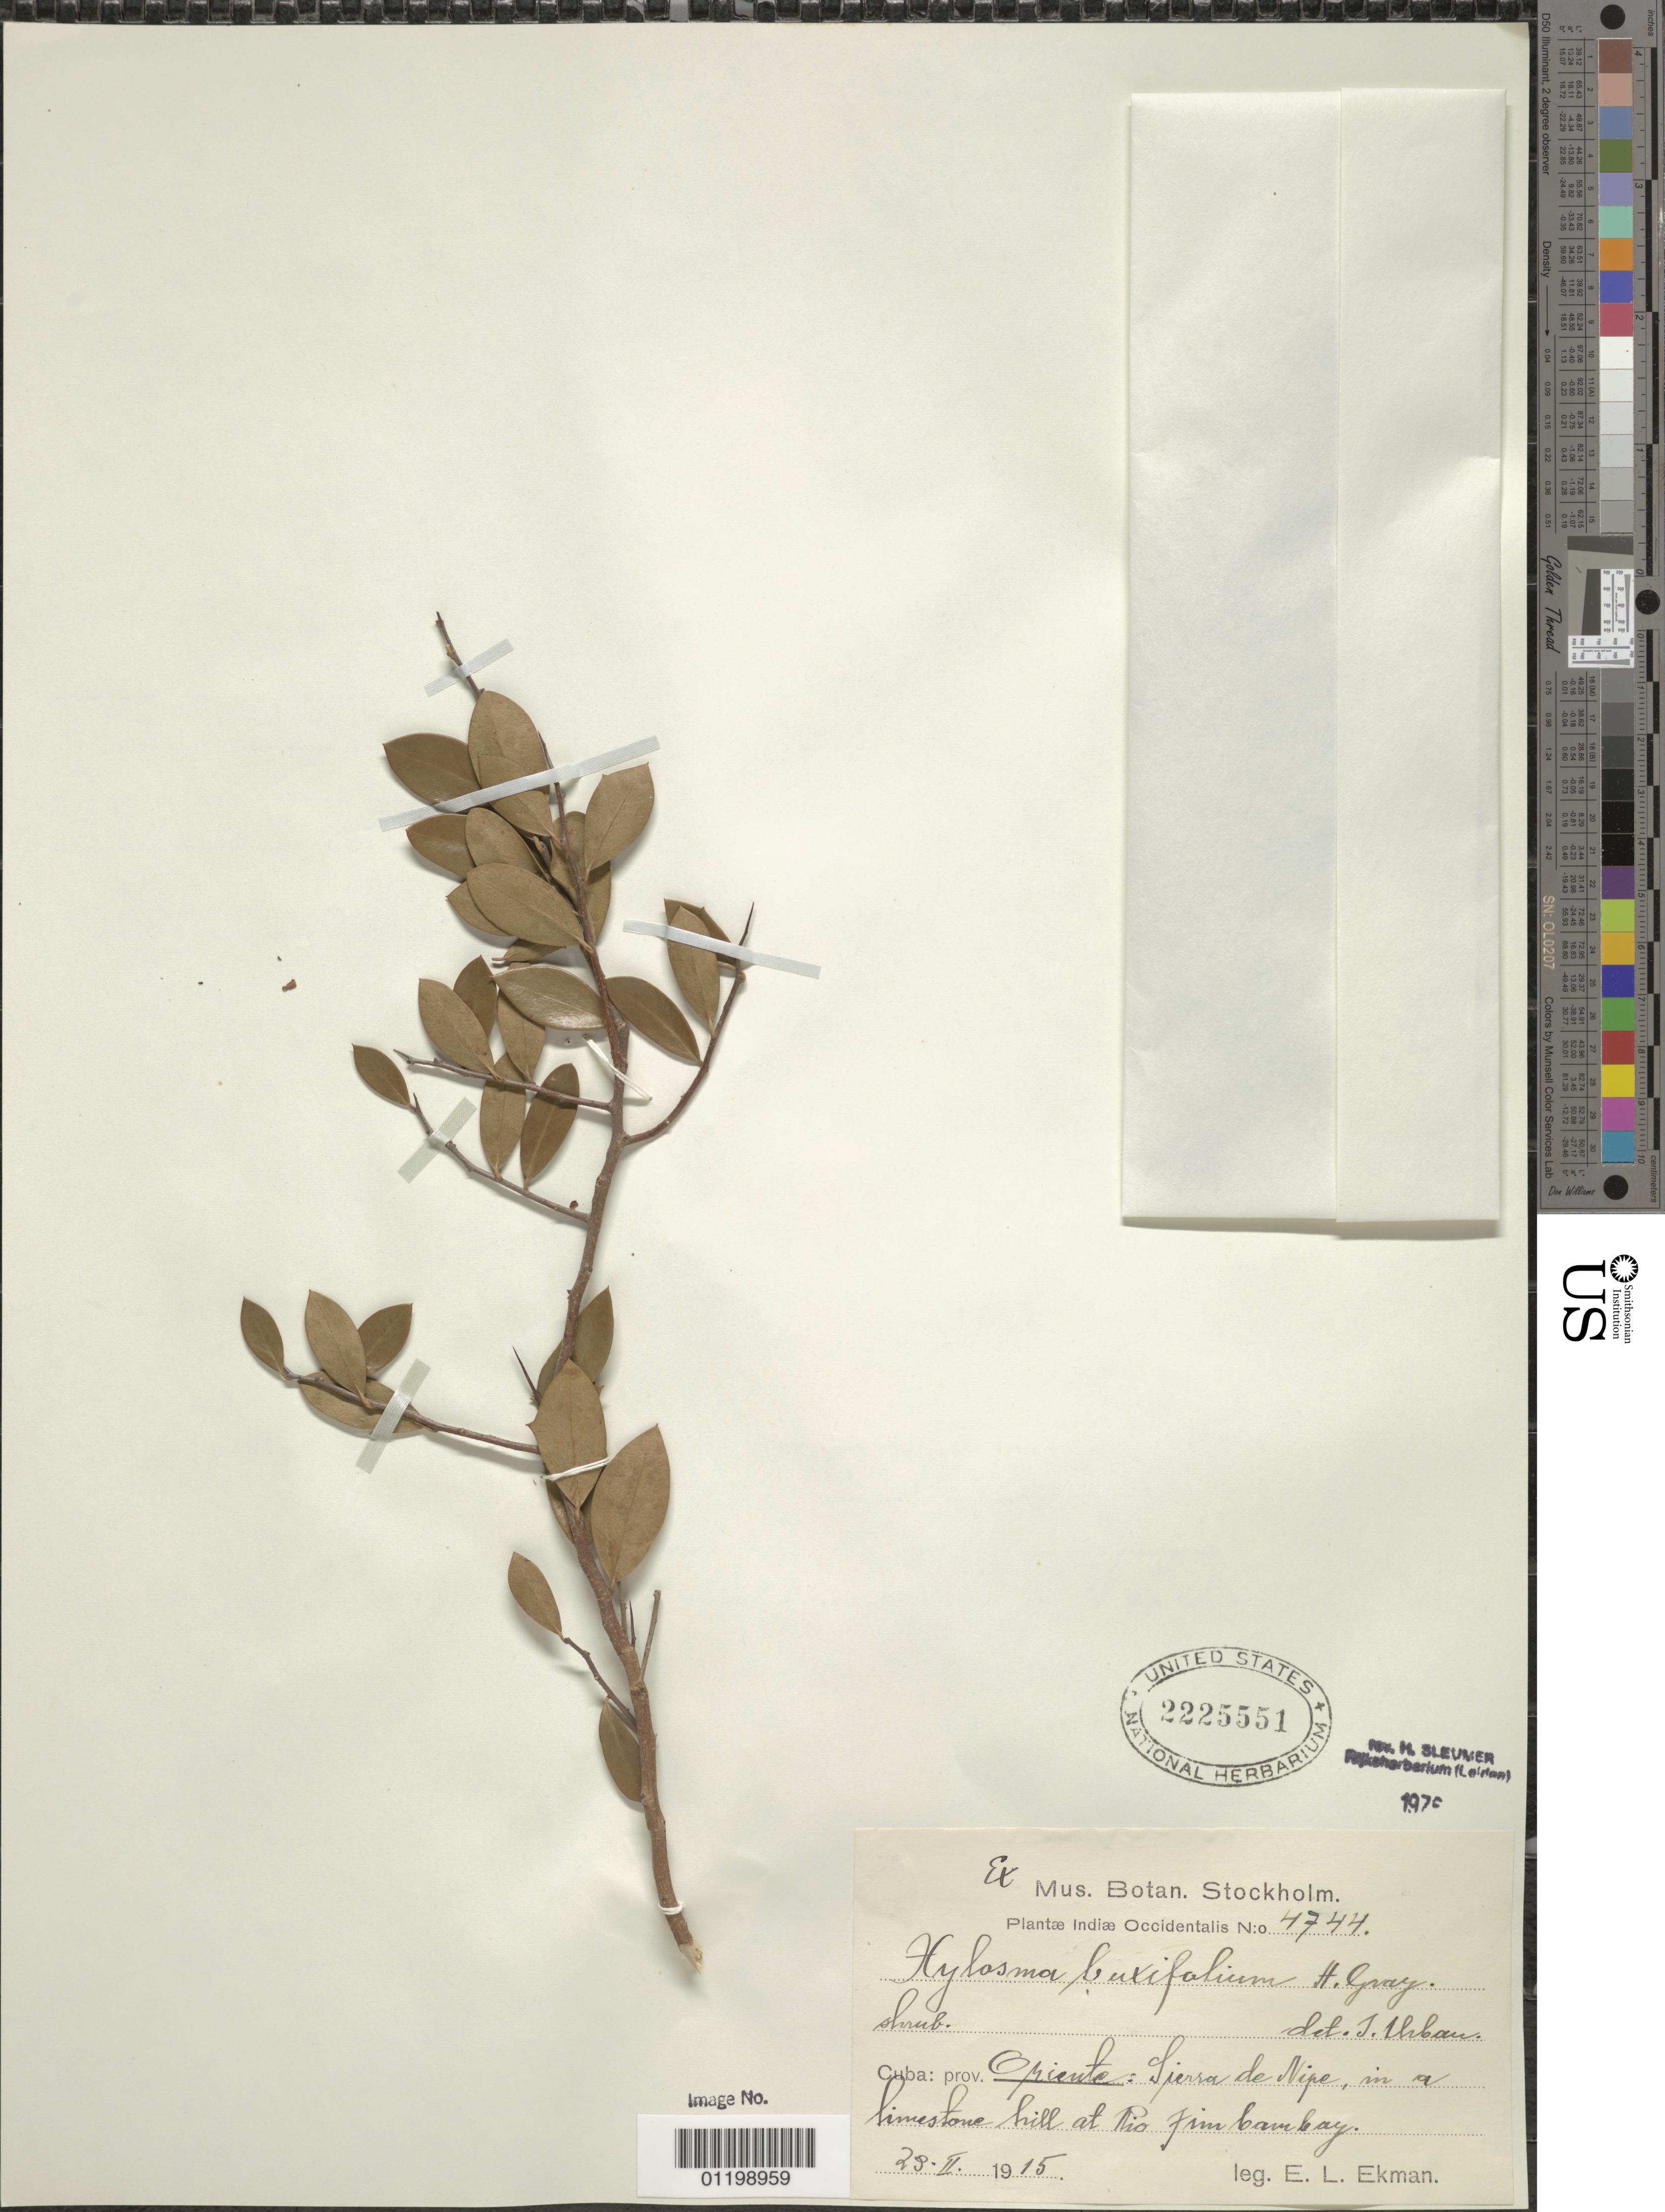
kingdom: Plantae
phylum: Tracheophyta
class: Magnoliopsida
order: Malpighiales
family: Salicaceae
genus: Xylosma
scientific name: Xylosma buxifolia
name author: A. Gray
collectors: E. L. Ekman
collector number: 4744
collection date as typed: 23 Feb 1915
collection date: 1915-02-23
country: Cuba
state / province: Holguín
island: Cuba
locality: Sierra de Nipe, hill at Rio Jimbambay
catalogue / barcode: US 2225551